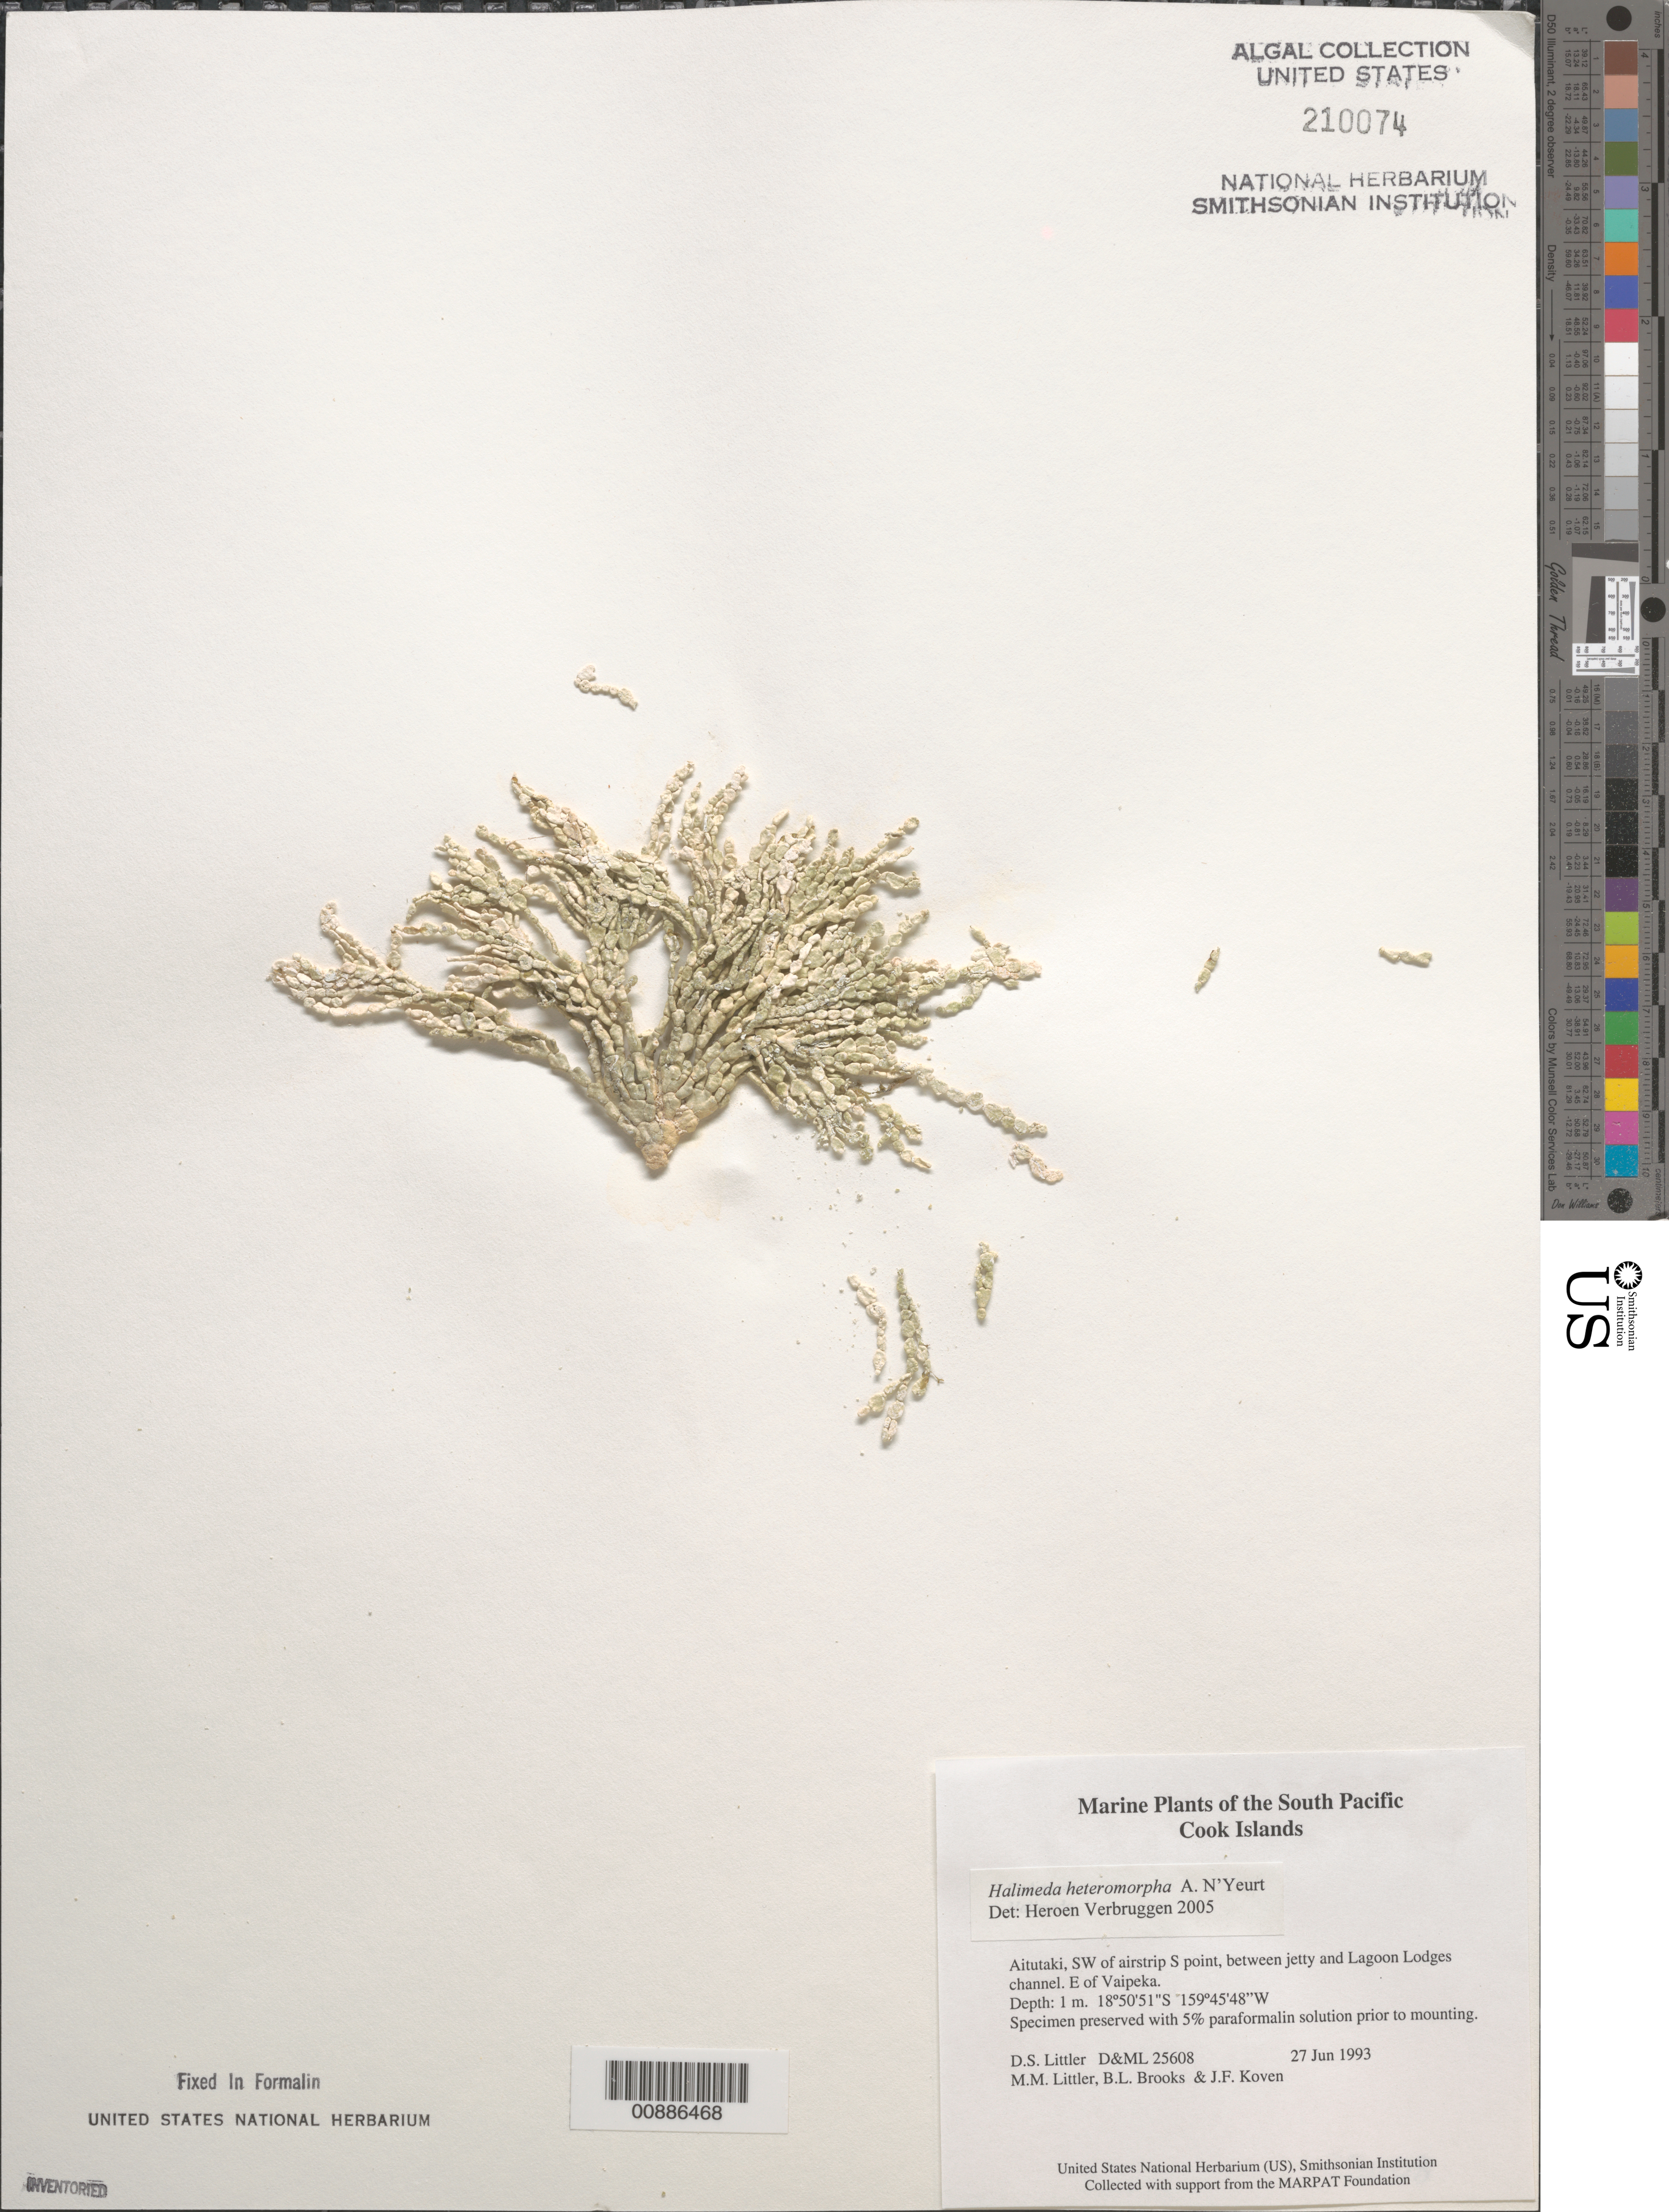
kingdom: Plantae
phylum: Chlorophyta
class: Ulvophyceae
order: Bryopsidales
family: Halimedaceae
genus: Halimeda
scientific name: Halimeda heteromorpha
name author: N'Yeurt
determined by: Verbruggen, H.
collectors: D. S. Littler, M. M. Littler, B. Brooks & J. Koven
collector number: D&ML 25608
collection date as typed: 27 Jun 1993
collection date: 1993-06-27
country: Cook Islands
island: Aitutaki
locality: Southwest of airstrip south point, between jetty and Lagoon Lodges channel, east of Vaipeka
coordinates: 18 50'51"S, 159 45'48"W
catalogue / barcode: US 210074